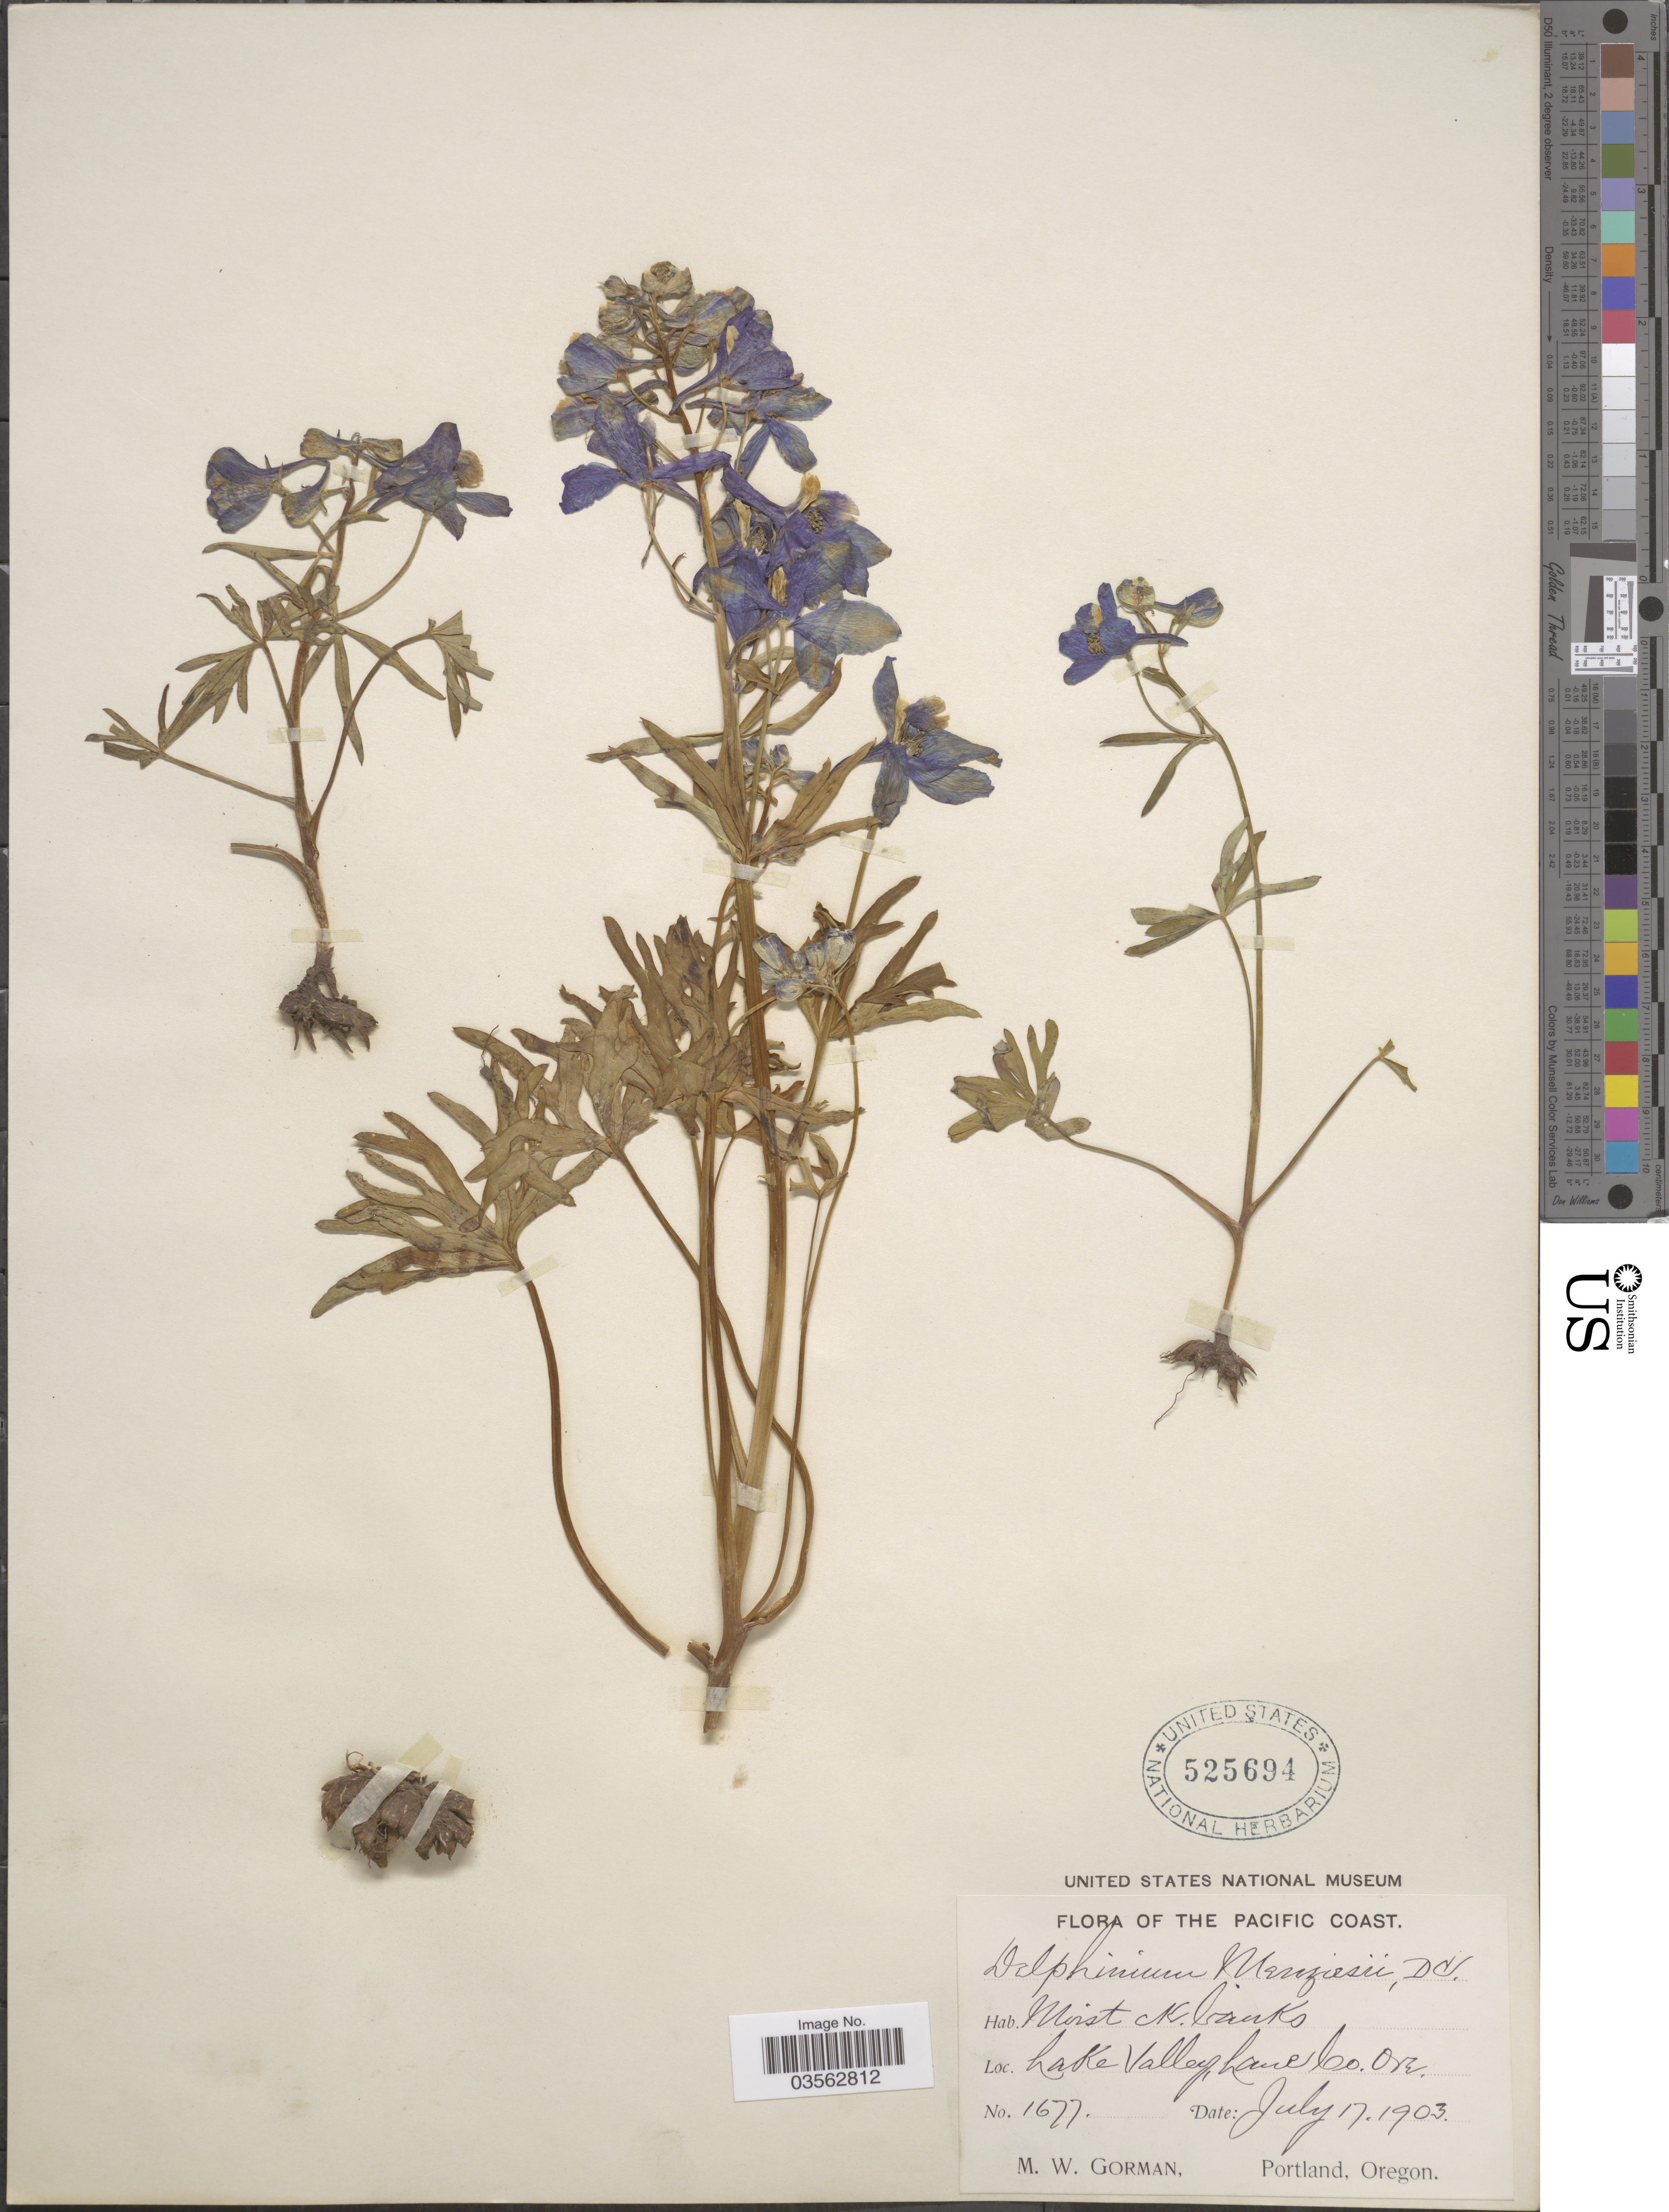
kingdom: Plantae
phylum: Tracheophyta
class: Magnoliopsida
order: Ranunculales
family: Ranunculaceae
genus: Delphinium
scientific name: Delphinium columbianum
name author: Greene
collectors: M. W. Gorman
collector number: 1677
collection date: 1903-07-17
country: United States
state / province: Oregon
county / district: Lane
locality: The Pacific Coast. Lake Valley, Lane Co.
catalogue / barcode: US 525694